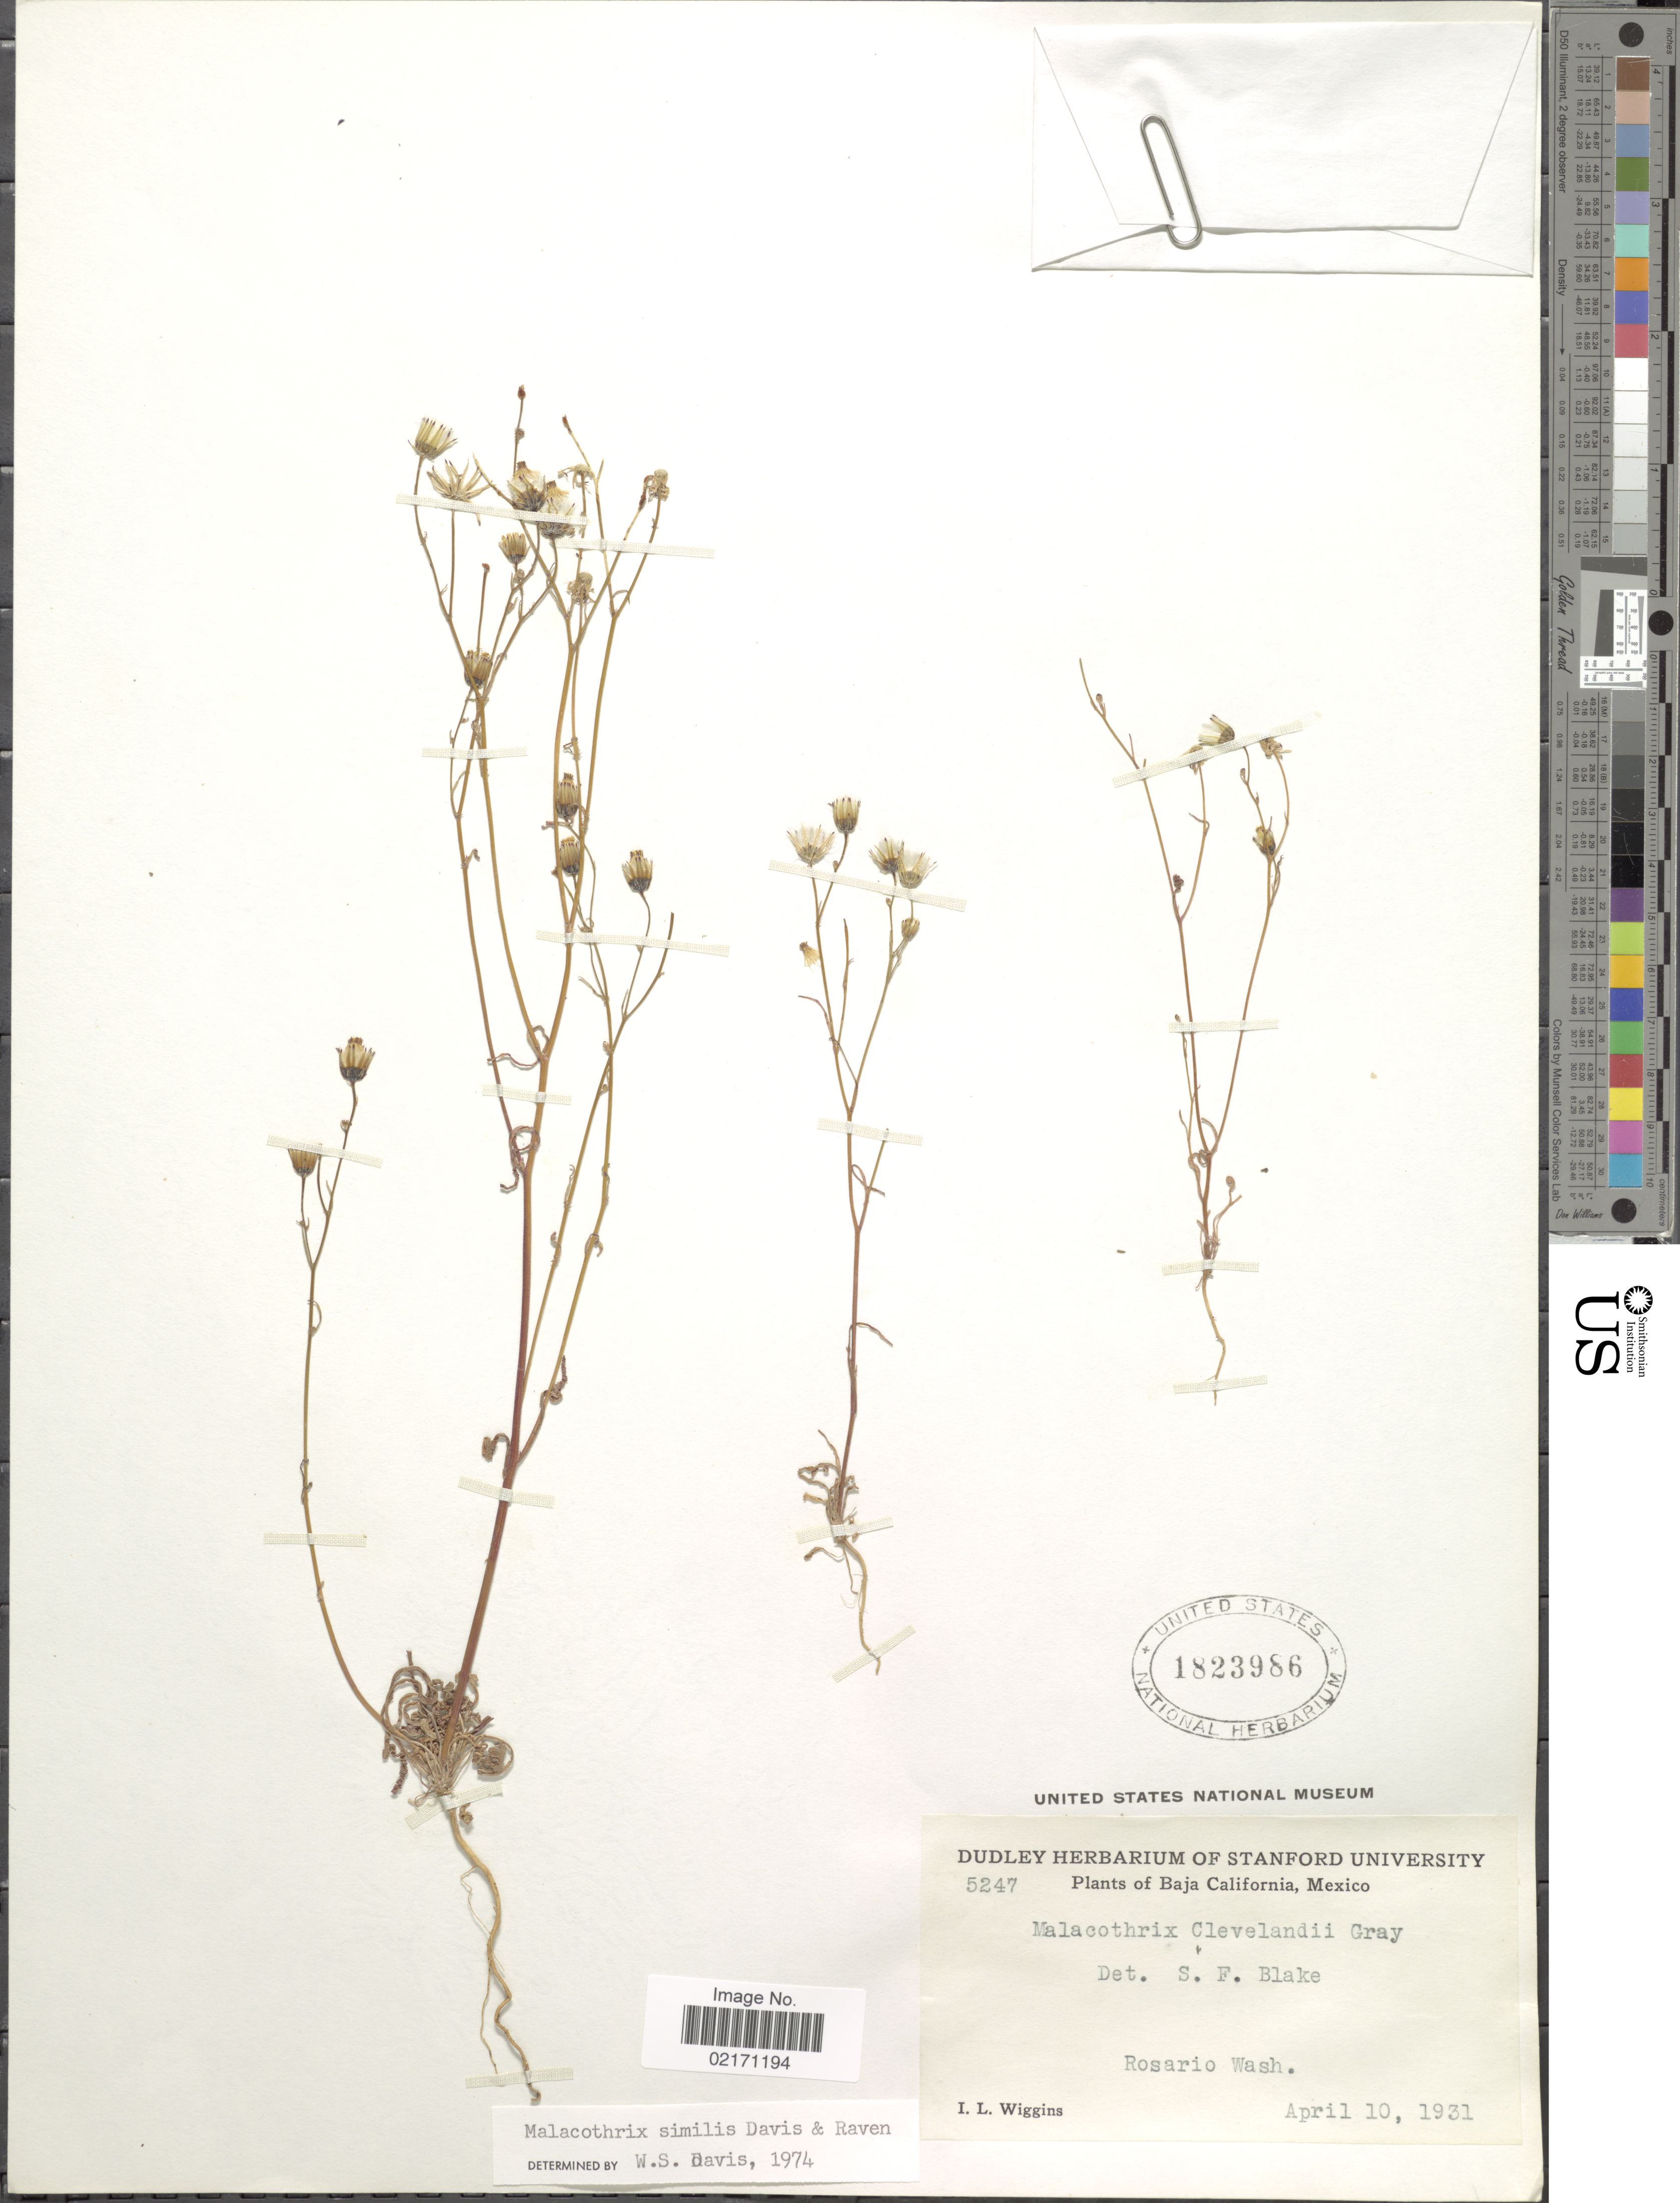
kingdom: Plantae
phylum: Tracheophyta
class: Magnoliopsida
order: Asterales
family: Asteraceae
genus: Malacothrix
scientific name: Malacothrix similis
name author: W.S. Davis &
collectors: I. L. Wiggins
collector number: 5247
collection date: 1931-04-10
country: Mexico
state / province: Baja California Norte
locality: Rosario Wash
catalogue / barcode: US 1823986